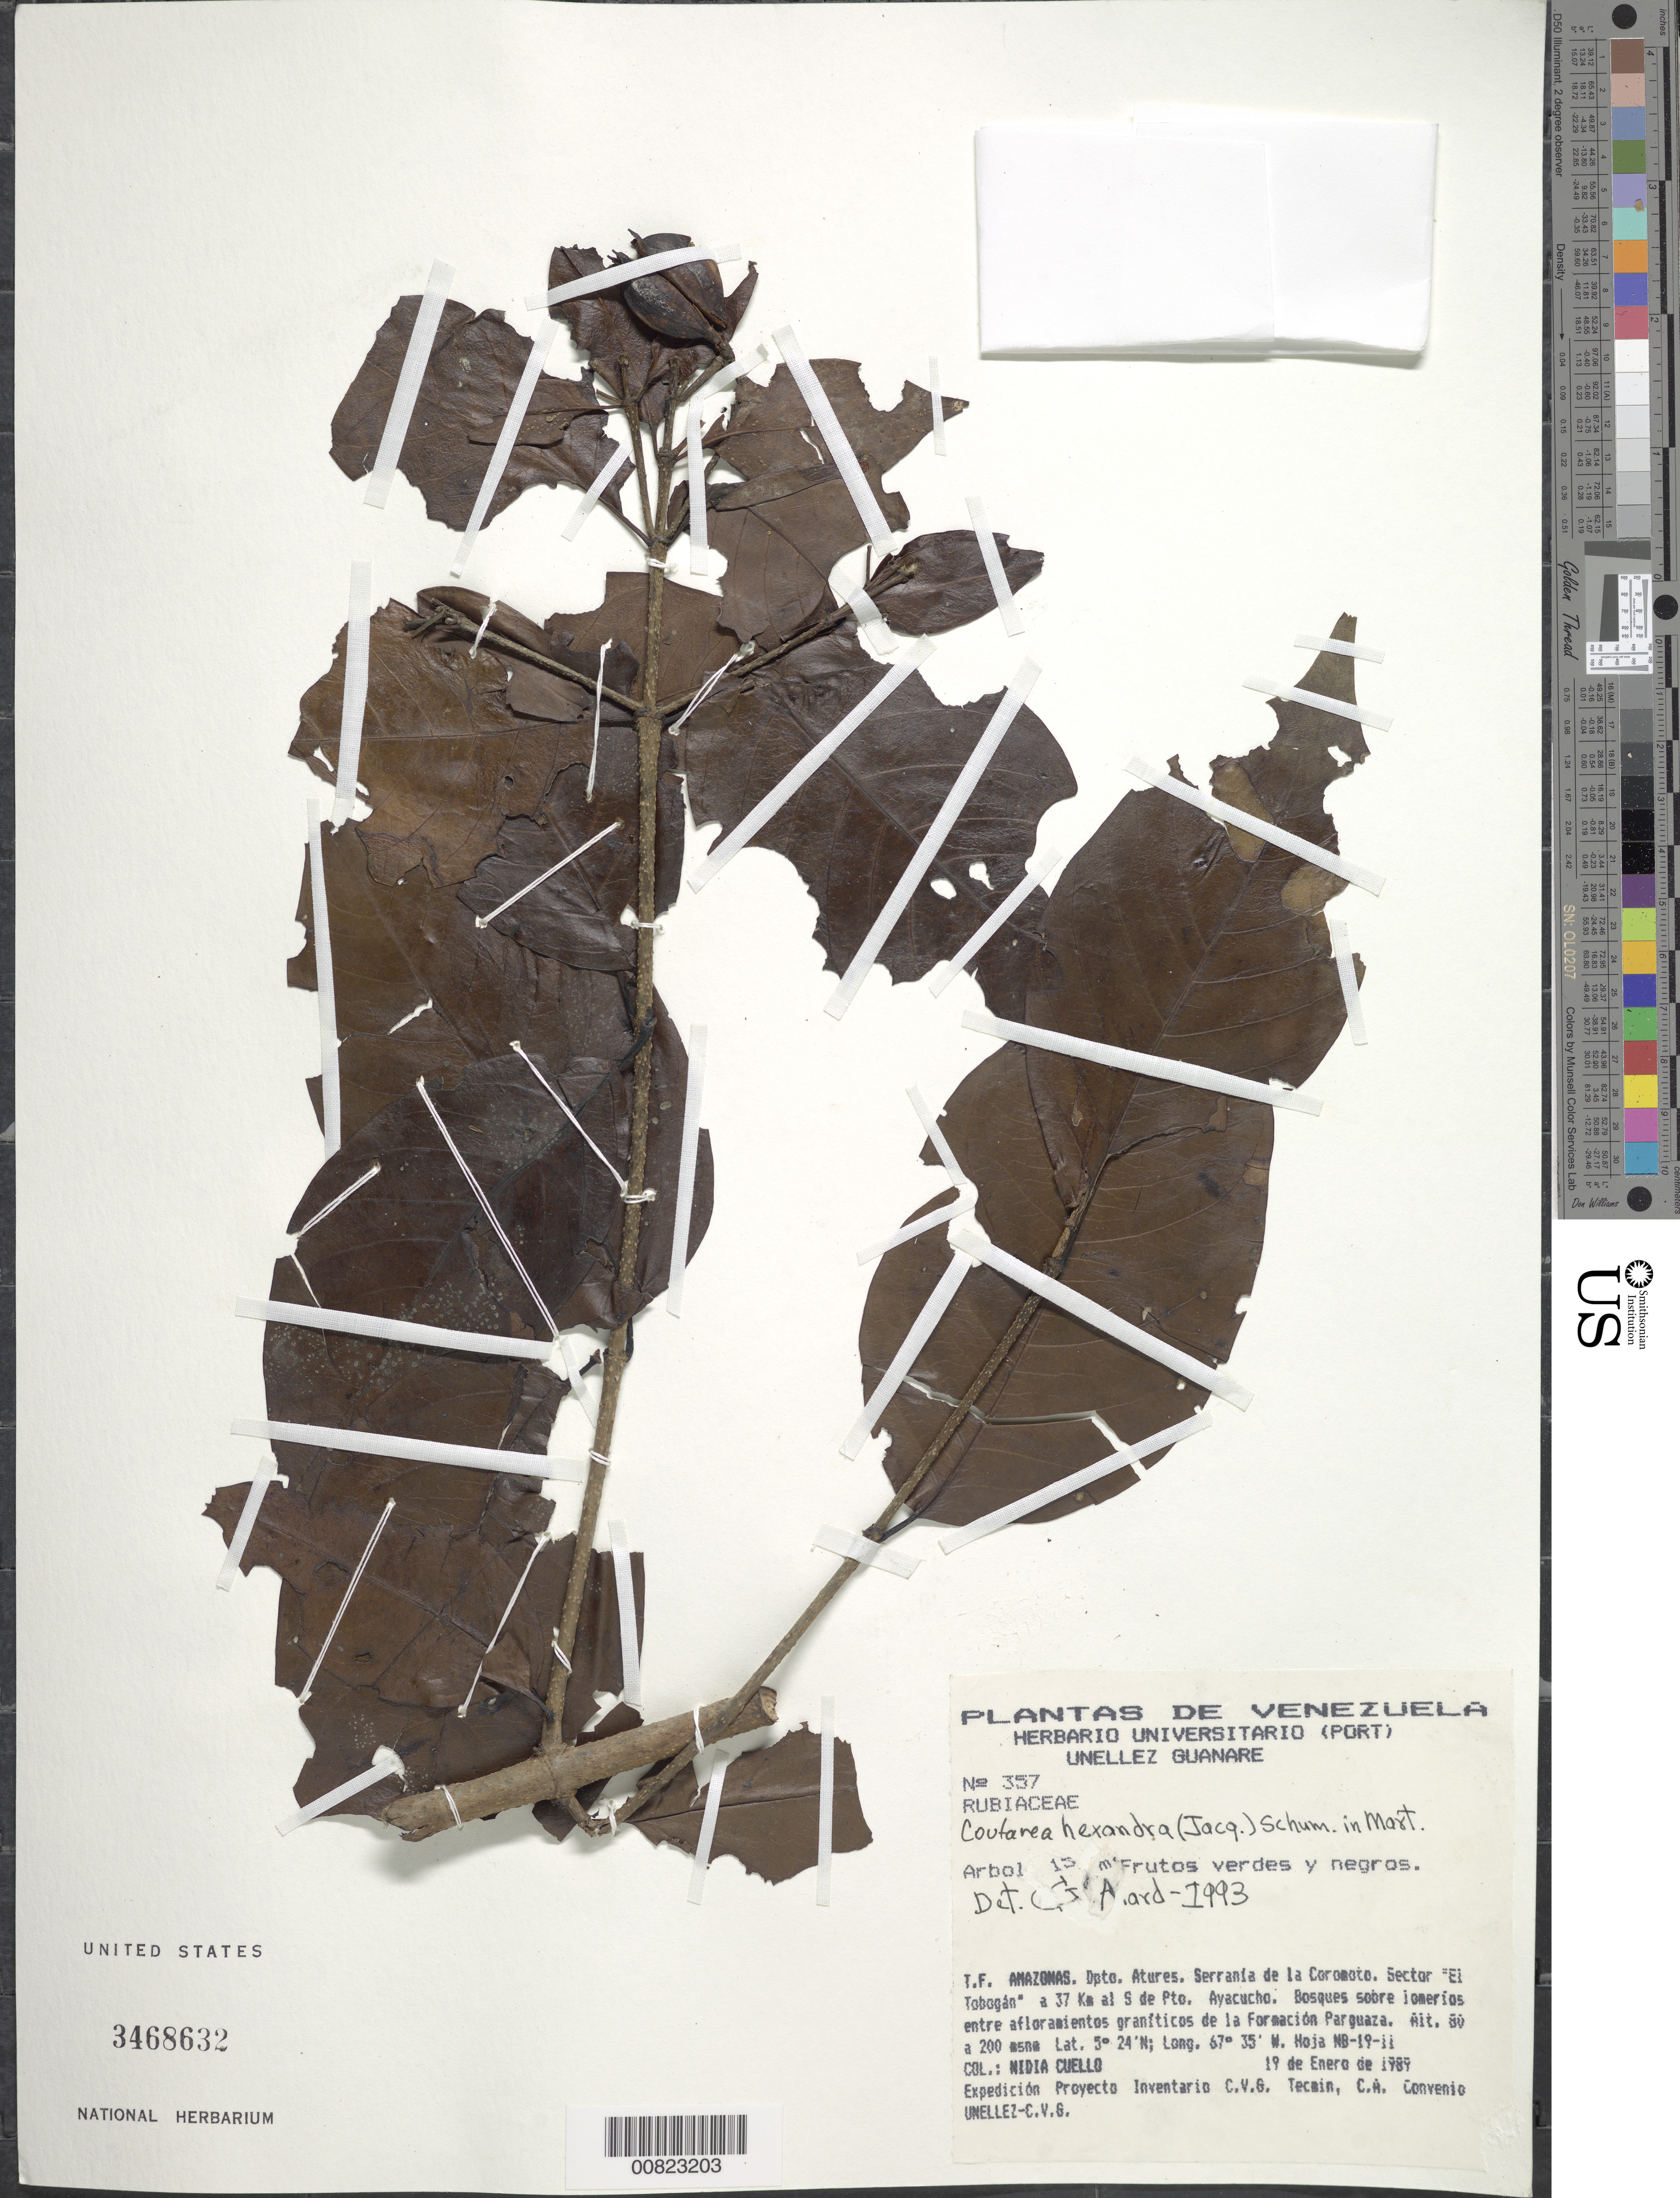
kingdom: Plantae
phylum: Tracheophyta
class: Magnoliopsida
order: Gentianales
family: Rubiaceae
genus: Coutarea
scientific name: Coutarea hexandra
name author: (Jacq.) K. Schum.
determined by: Aymard C., G. A., (PORT), Univ. Nac. Exp. de los Llanos Ezequiel Zamora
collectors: N. L. Cuello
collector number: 357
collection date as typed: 19-Jan-89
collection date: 1989-01-19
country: Venezuela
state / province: Amazonas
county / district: Atures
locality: Serranía Coromoto, sector El Tobogan, 37 km S Pto. Ayacucho; la formacion Parguaza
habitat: Bosques sobre lomerios entre afloramientos graniticos de la Formacion Parguaza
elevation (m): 80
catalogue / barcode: US 3468632